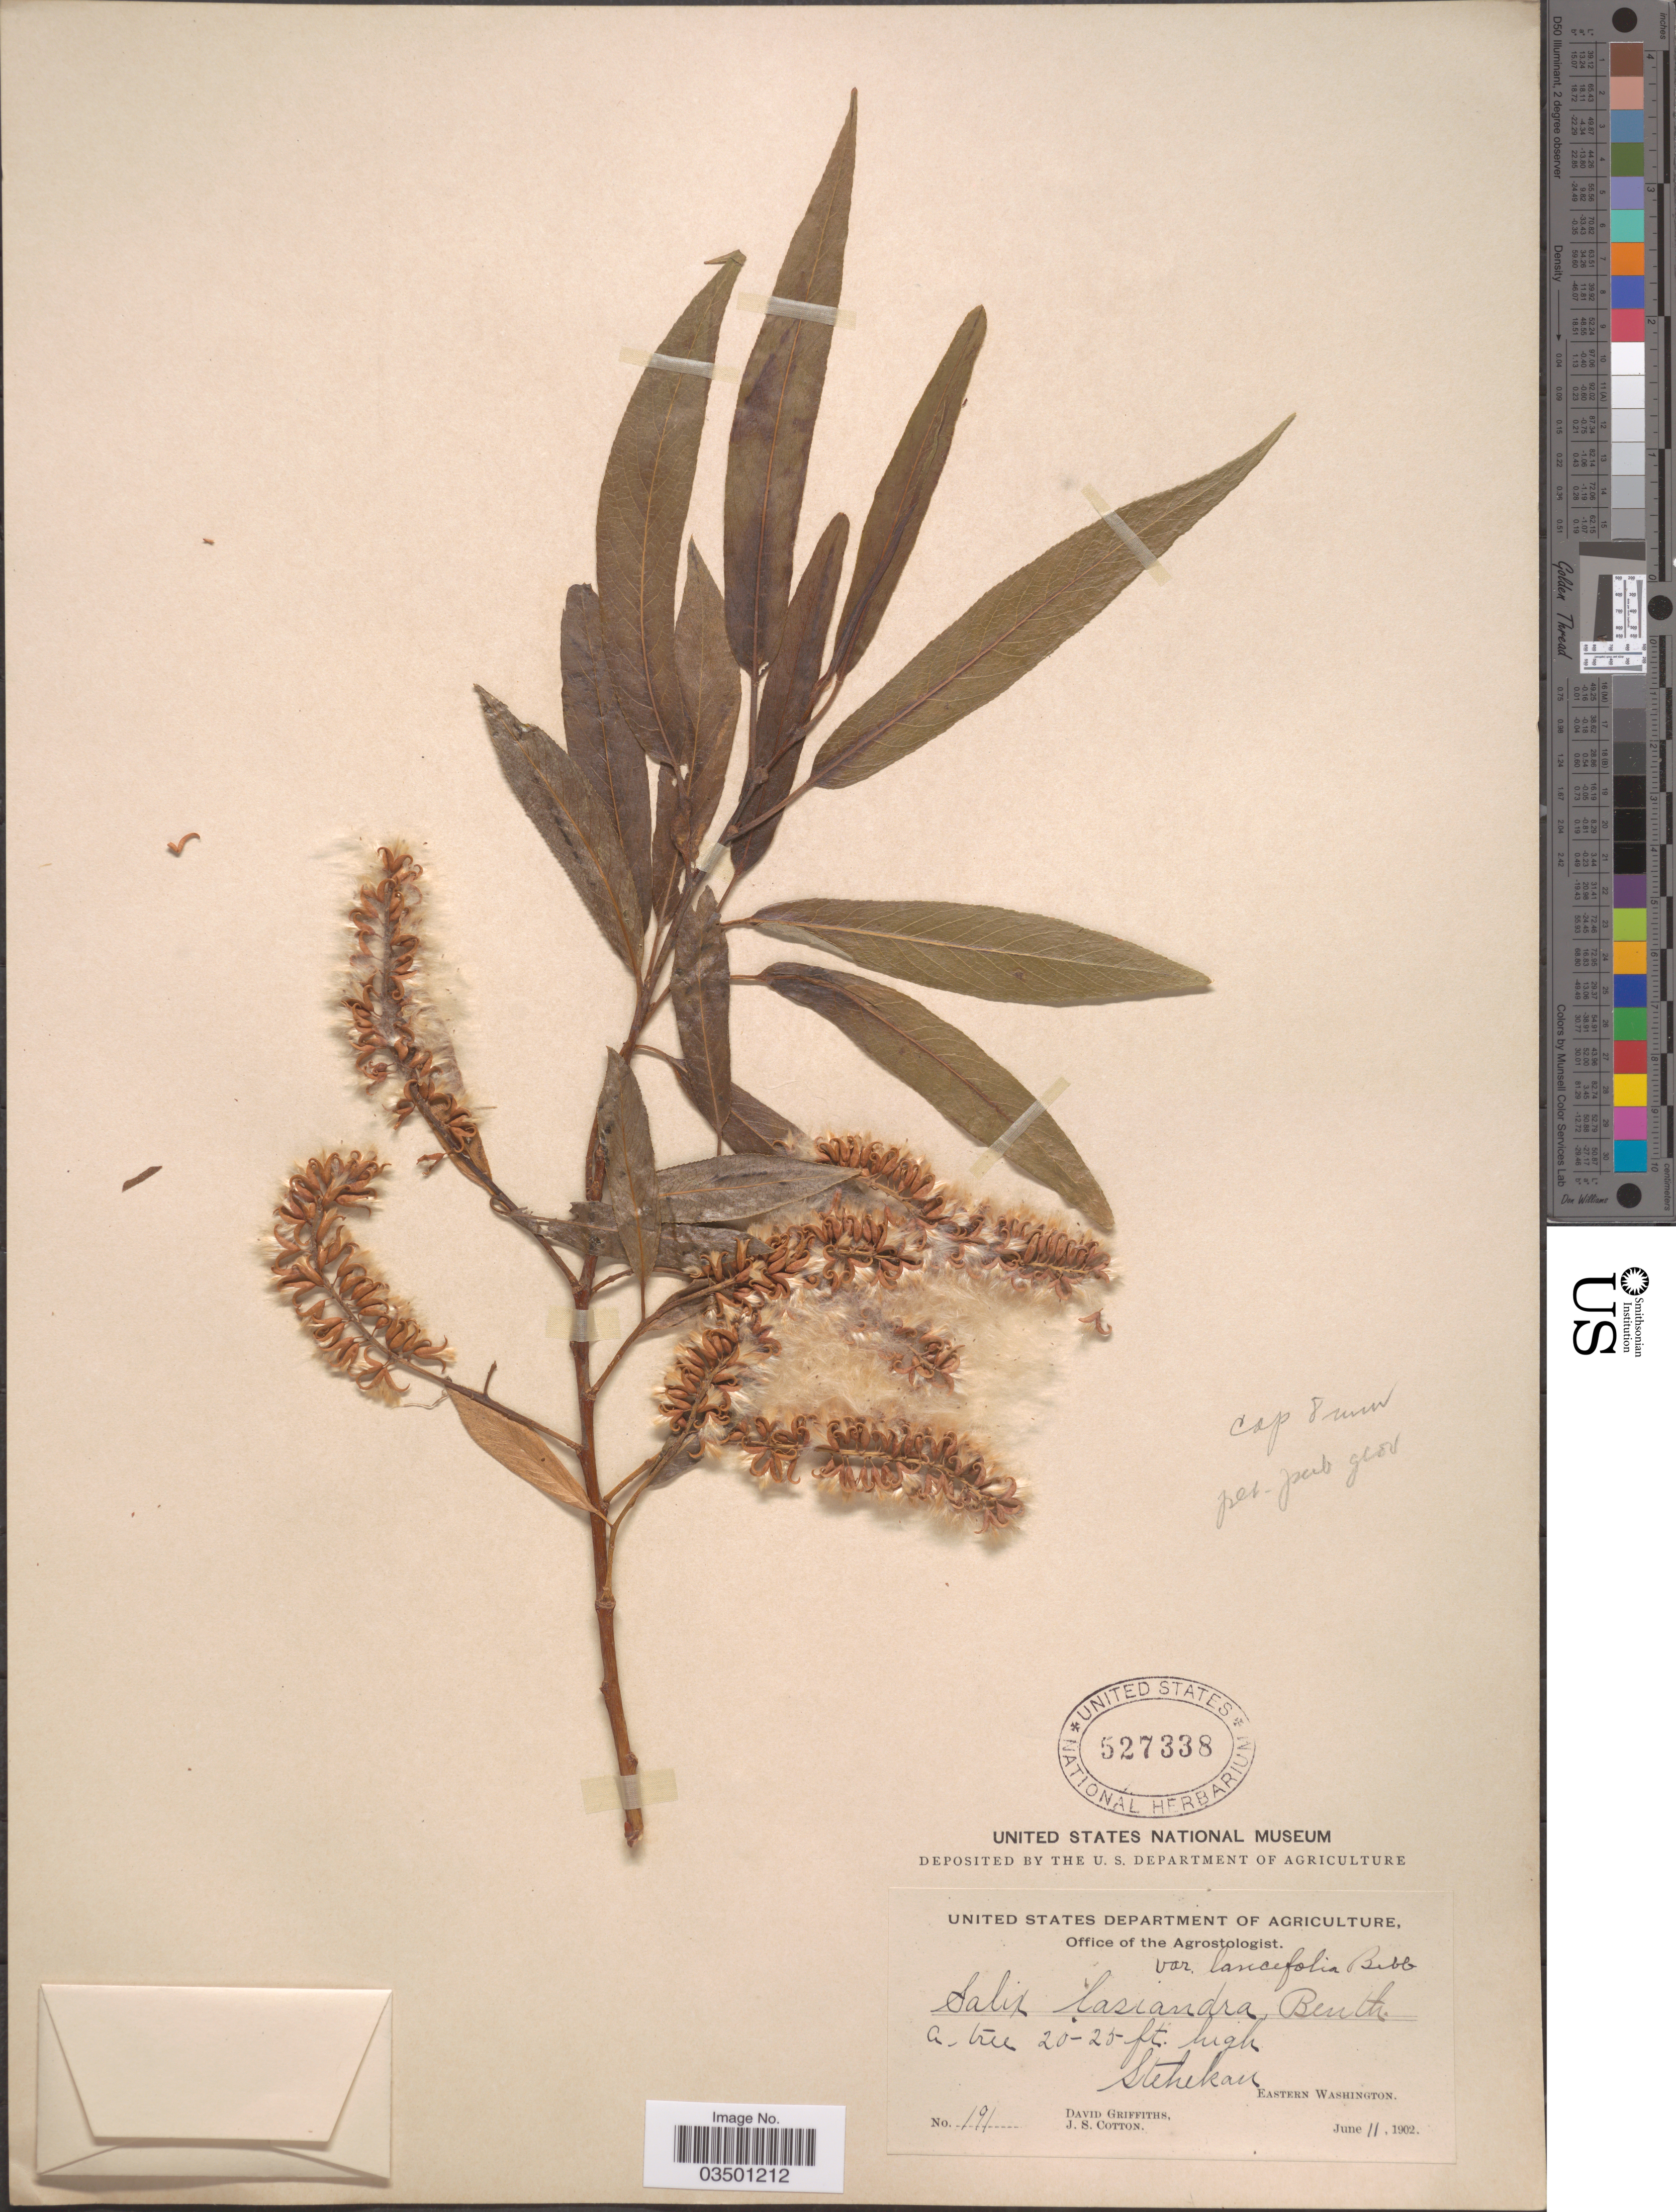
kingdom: Plantae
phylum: Tracheophyta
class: Magnoliopsida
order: Malpighiales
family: Salicaceae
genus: Salix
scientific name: Salix lasiandra var. lancifolia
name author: Bebb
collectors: D. Griffiths & J. S. Cotton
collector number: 191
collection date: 1902-06-11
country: United States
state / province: Washington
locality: Stehekan. Eastern Washington.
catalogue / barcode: US 527338